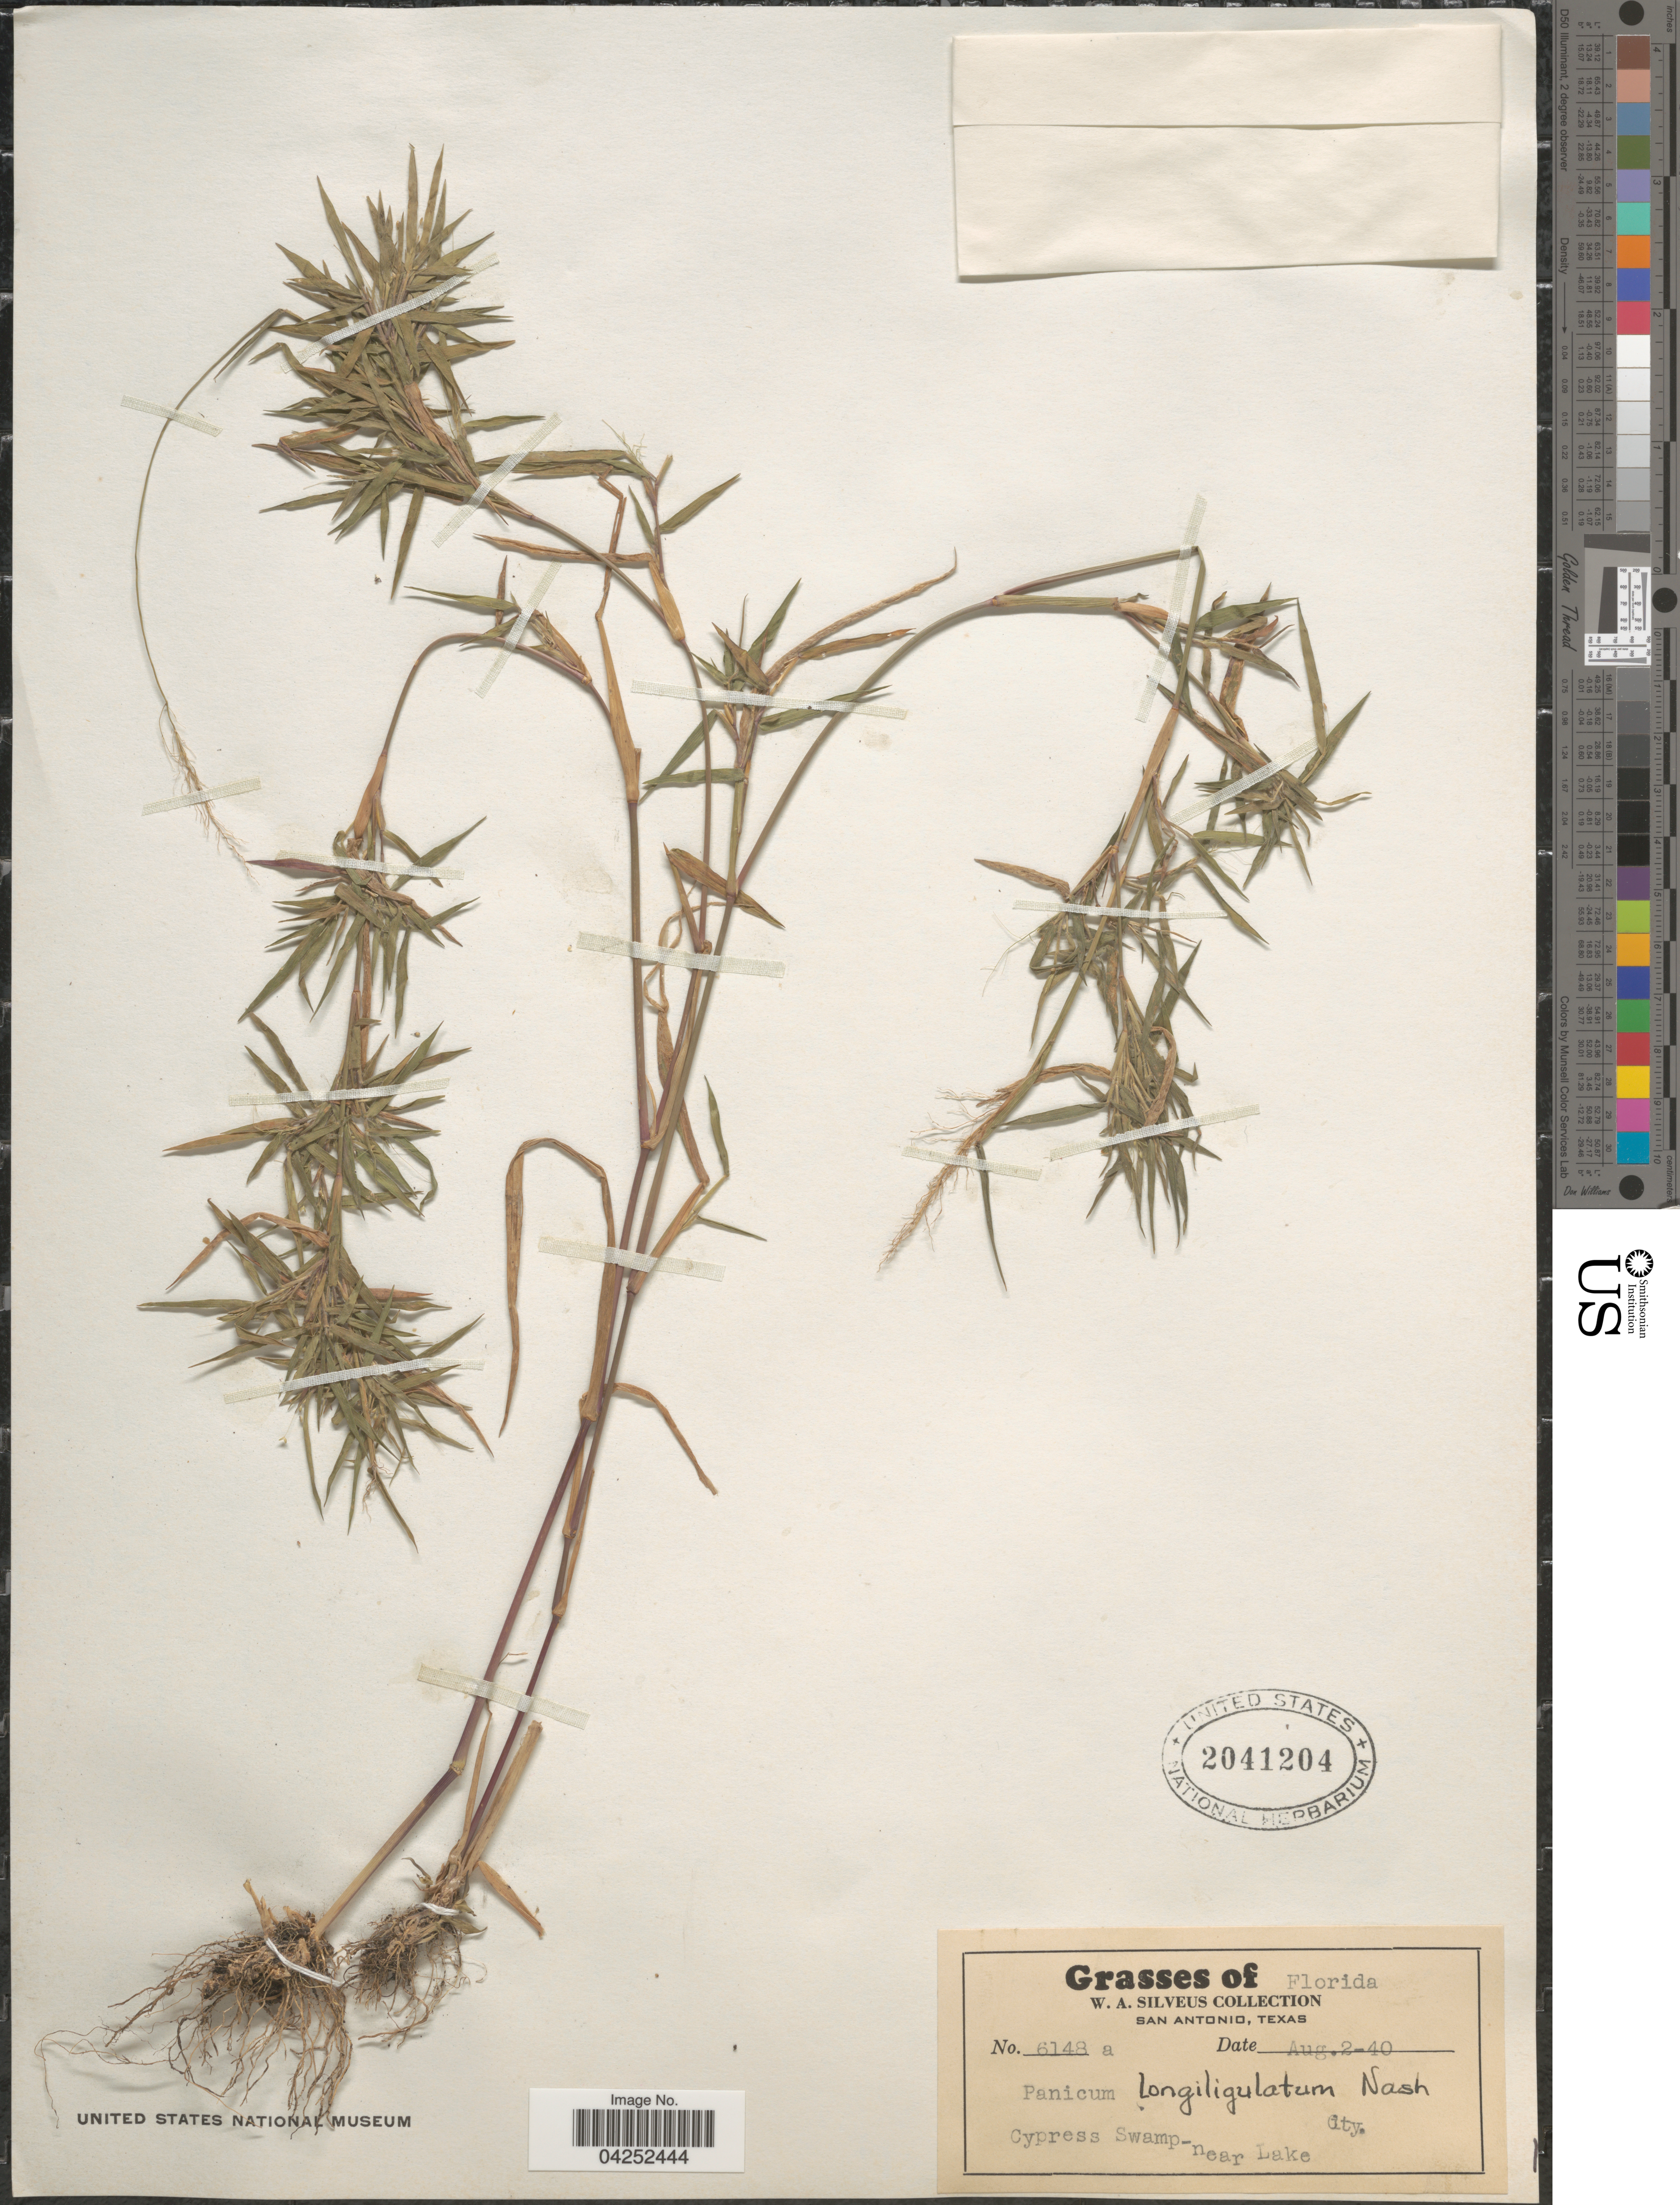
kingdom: Plantae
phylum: Tracheophyta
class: Liliopsida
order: Poales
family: Poaceae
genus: Dichanthelium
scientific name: Dichanthelium bicknellii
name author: (Nash) LeBlond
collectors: W. Silveus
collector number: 6148a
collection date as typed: Transcribed d/m/y: 2/8/40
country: United States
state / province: Florida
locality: Cypress Swamp-near Lake City.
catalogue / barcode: US 2041204